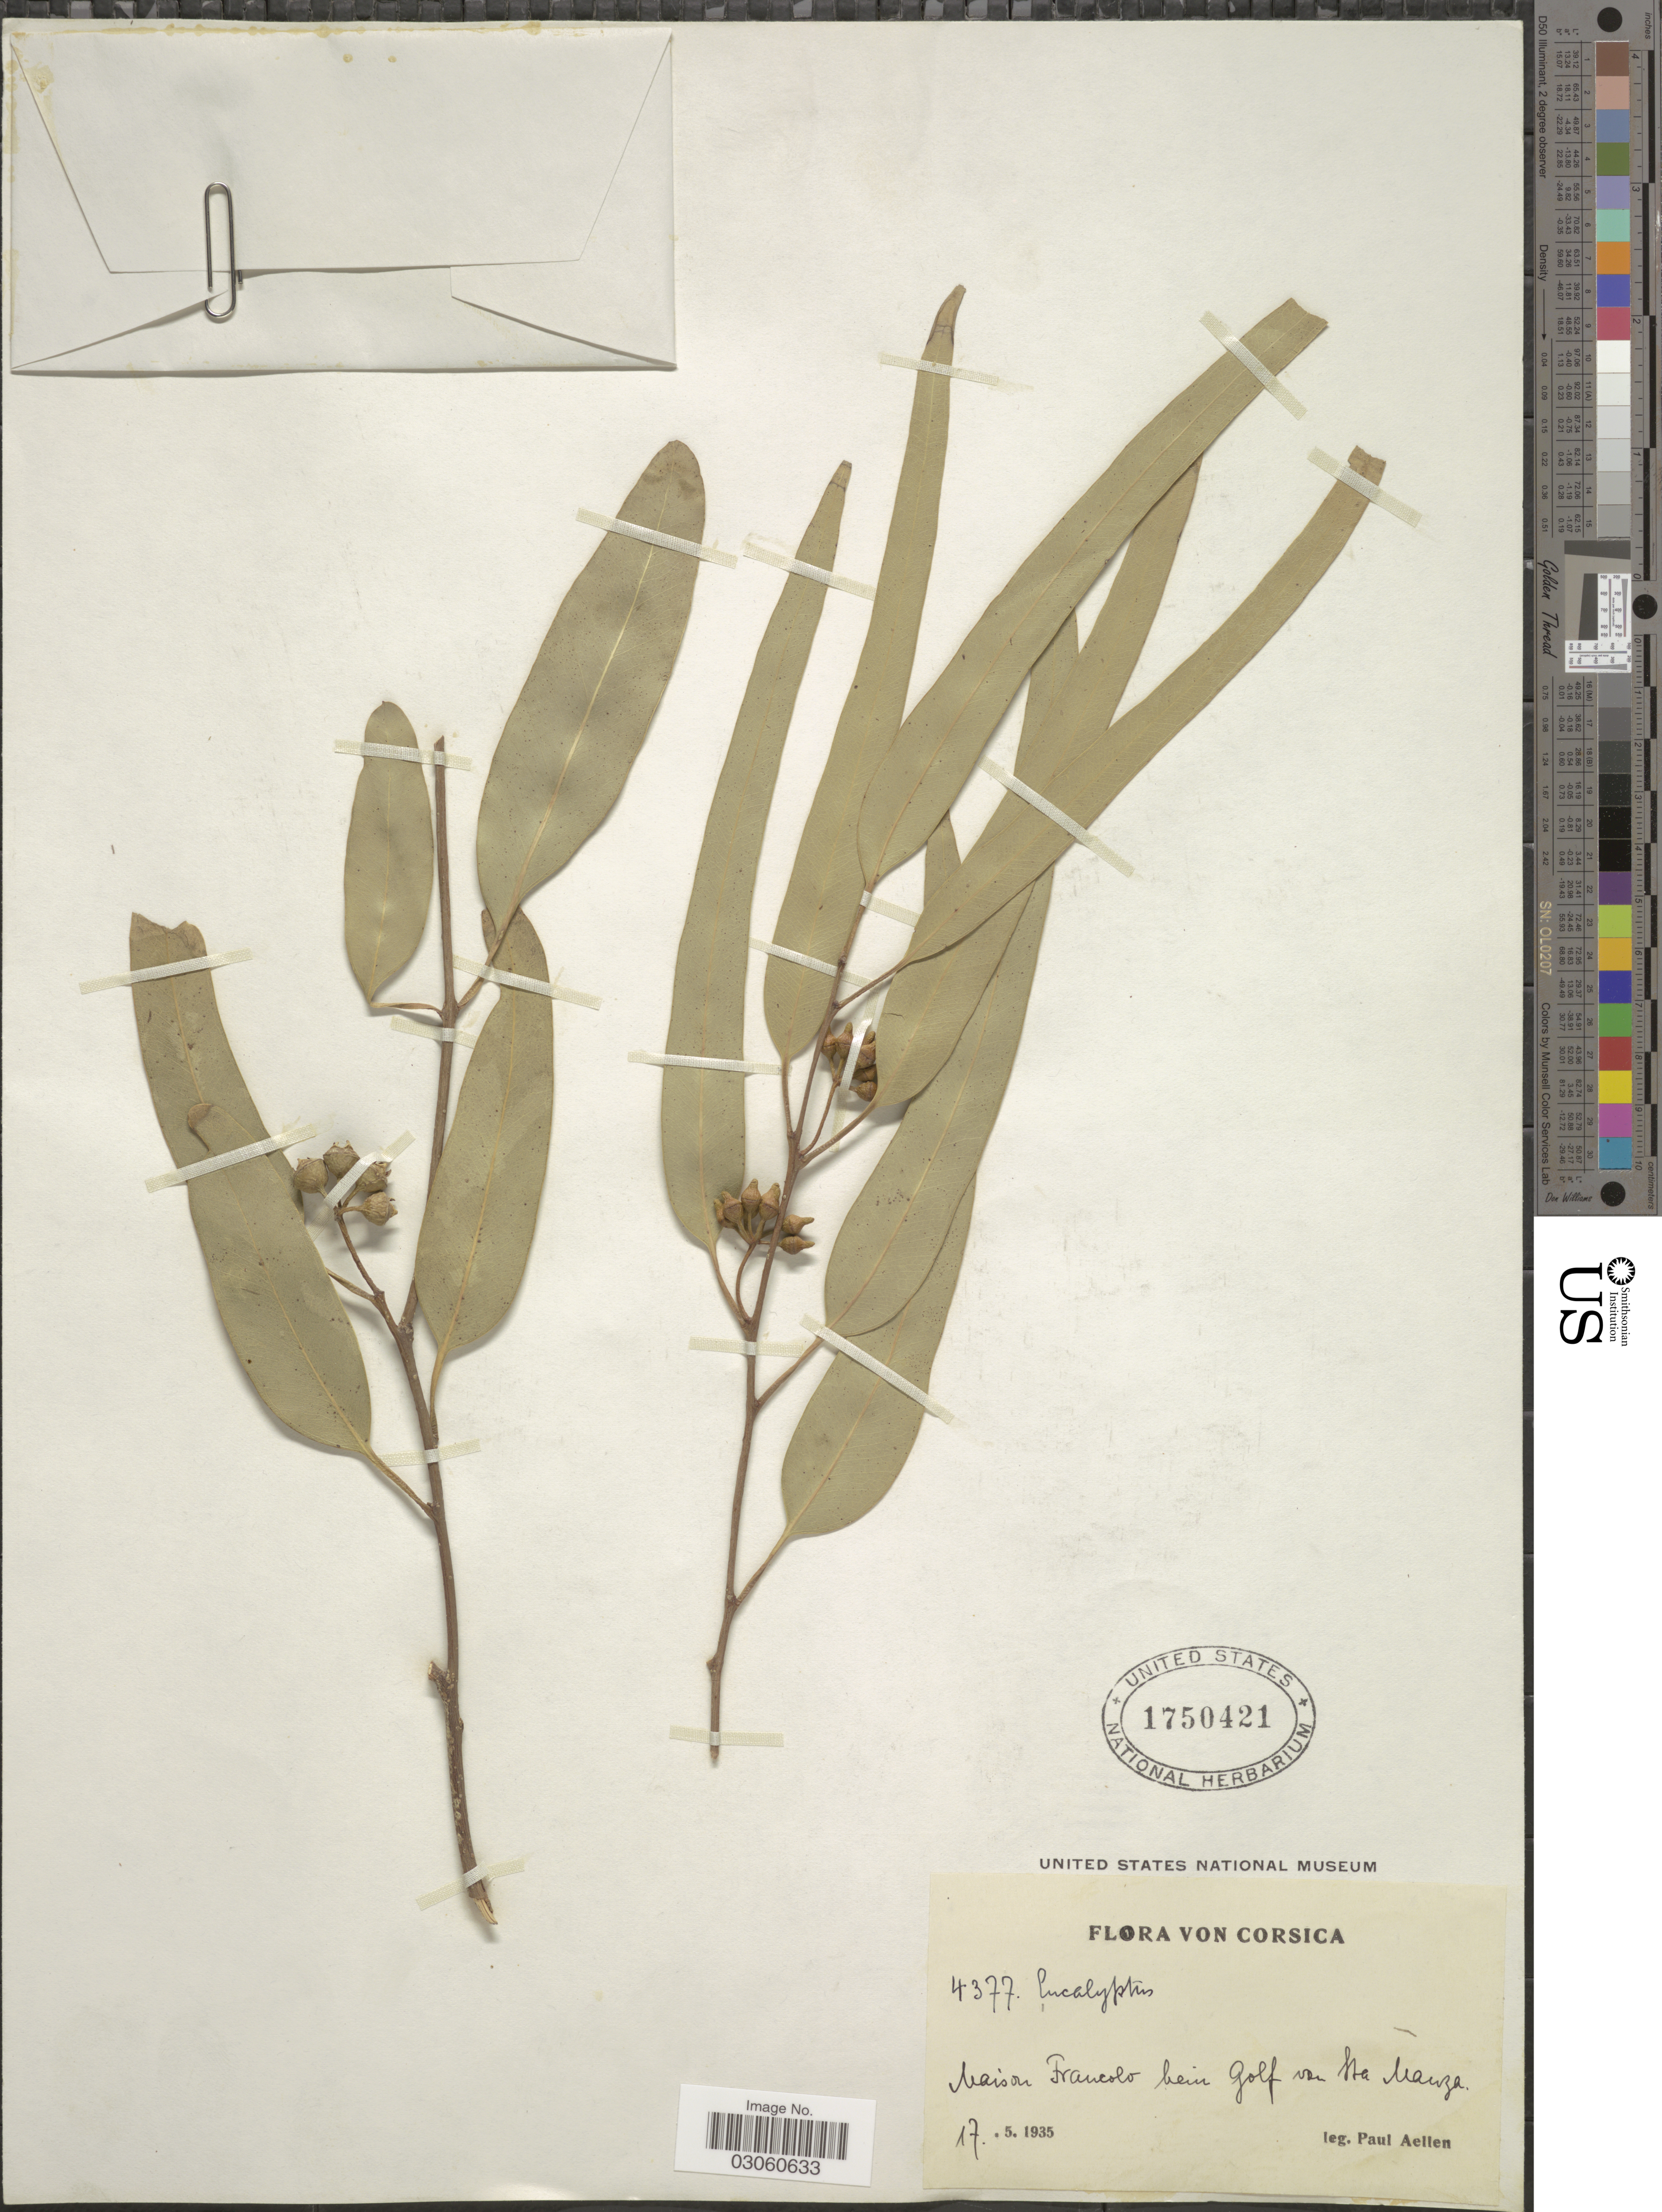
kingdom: Plantae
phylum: Tracheophyta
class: Magnoliopsida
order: Myrtales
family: Myrtaceae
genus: Eucalyptus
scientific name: Eucalyptus sp.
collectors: P. Aellen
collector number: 4377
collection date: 1935-05-17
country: France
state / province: Corsica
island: Corse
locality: Maison Francolo bein Golf von Sta. Manza.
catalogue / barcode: US 1750421